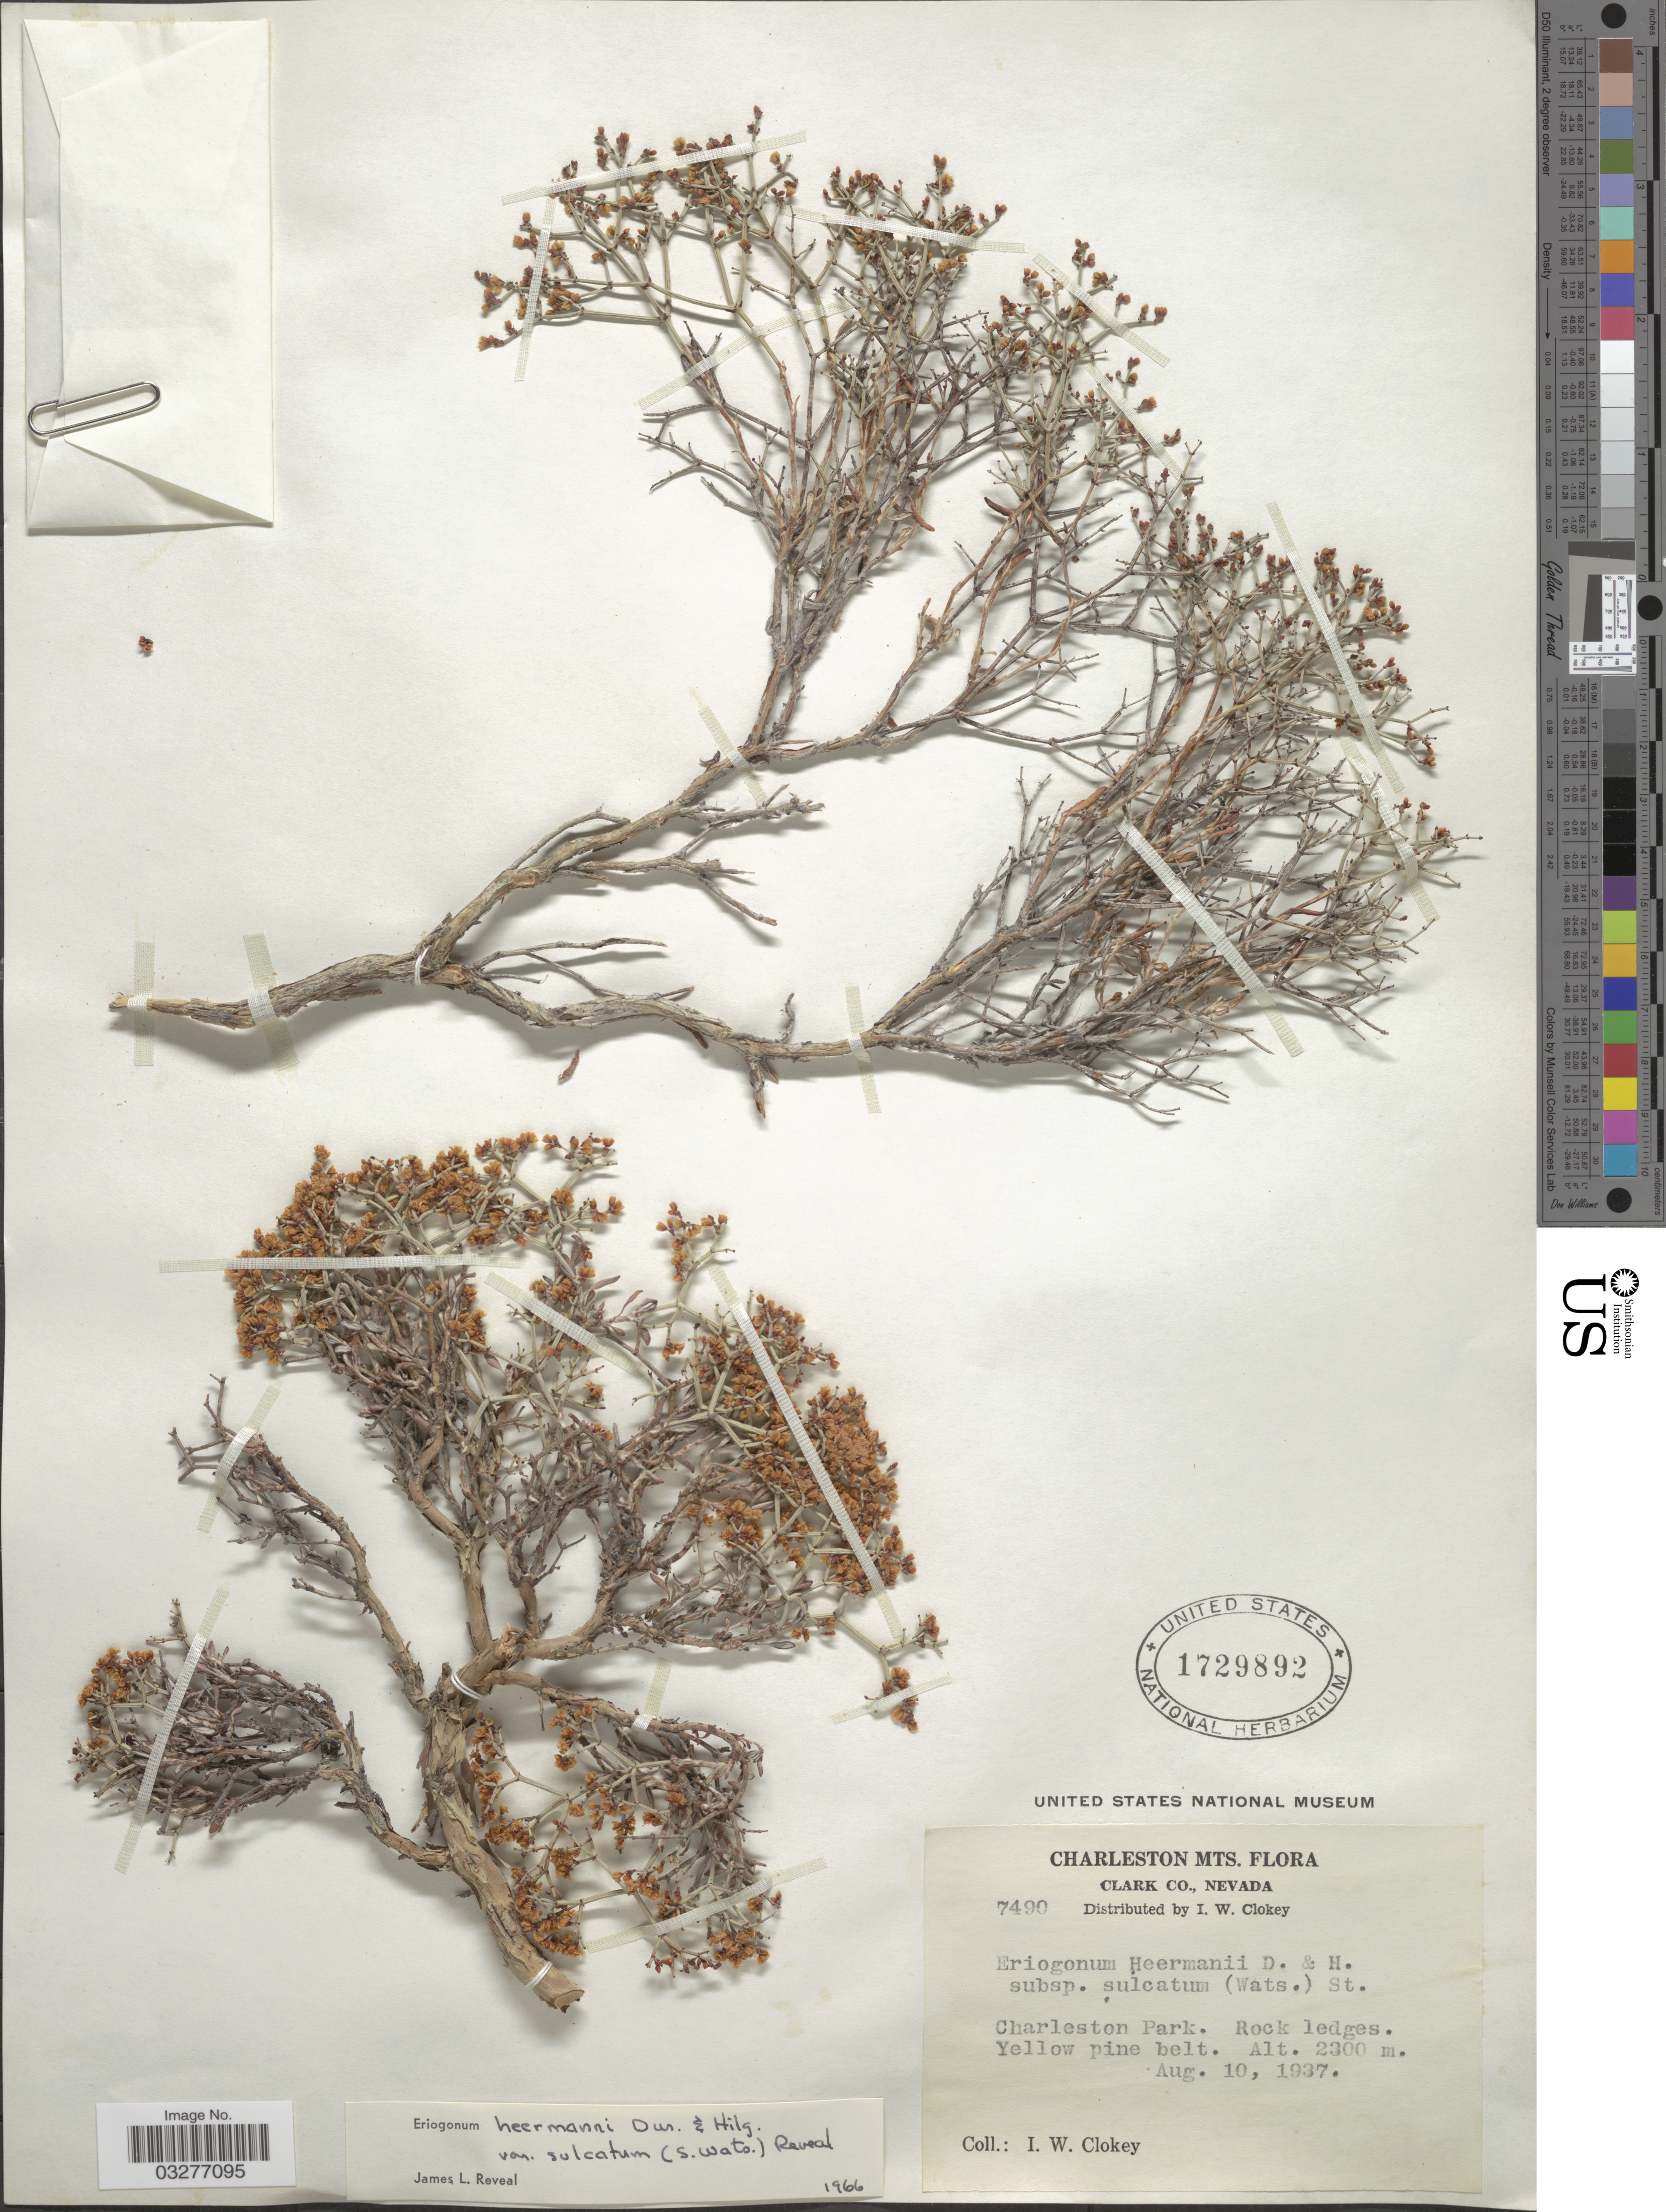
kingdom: Plantae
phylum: Tracheophyta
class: Magnoliopsida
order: Caryophyllales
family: Polygonaceae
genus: Eriogonum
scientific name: Eriogonum heermannii var. sulcatum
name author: (S. Watson) Munz & Reveal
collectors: I. W. Clokey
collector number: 7490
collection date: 1937-08-10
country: United States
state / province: Nevada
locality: Charleston Mts. Clark Co. Charleston Park. Yellow pine belt.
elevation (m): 2300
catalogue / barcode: US 1729892